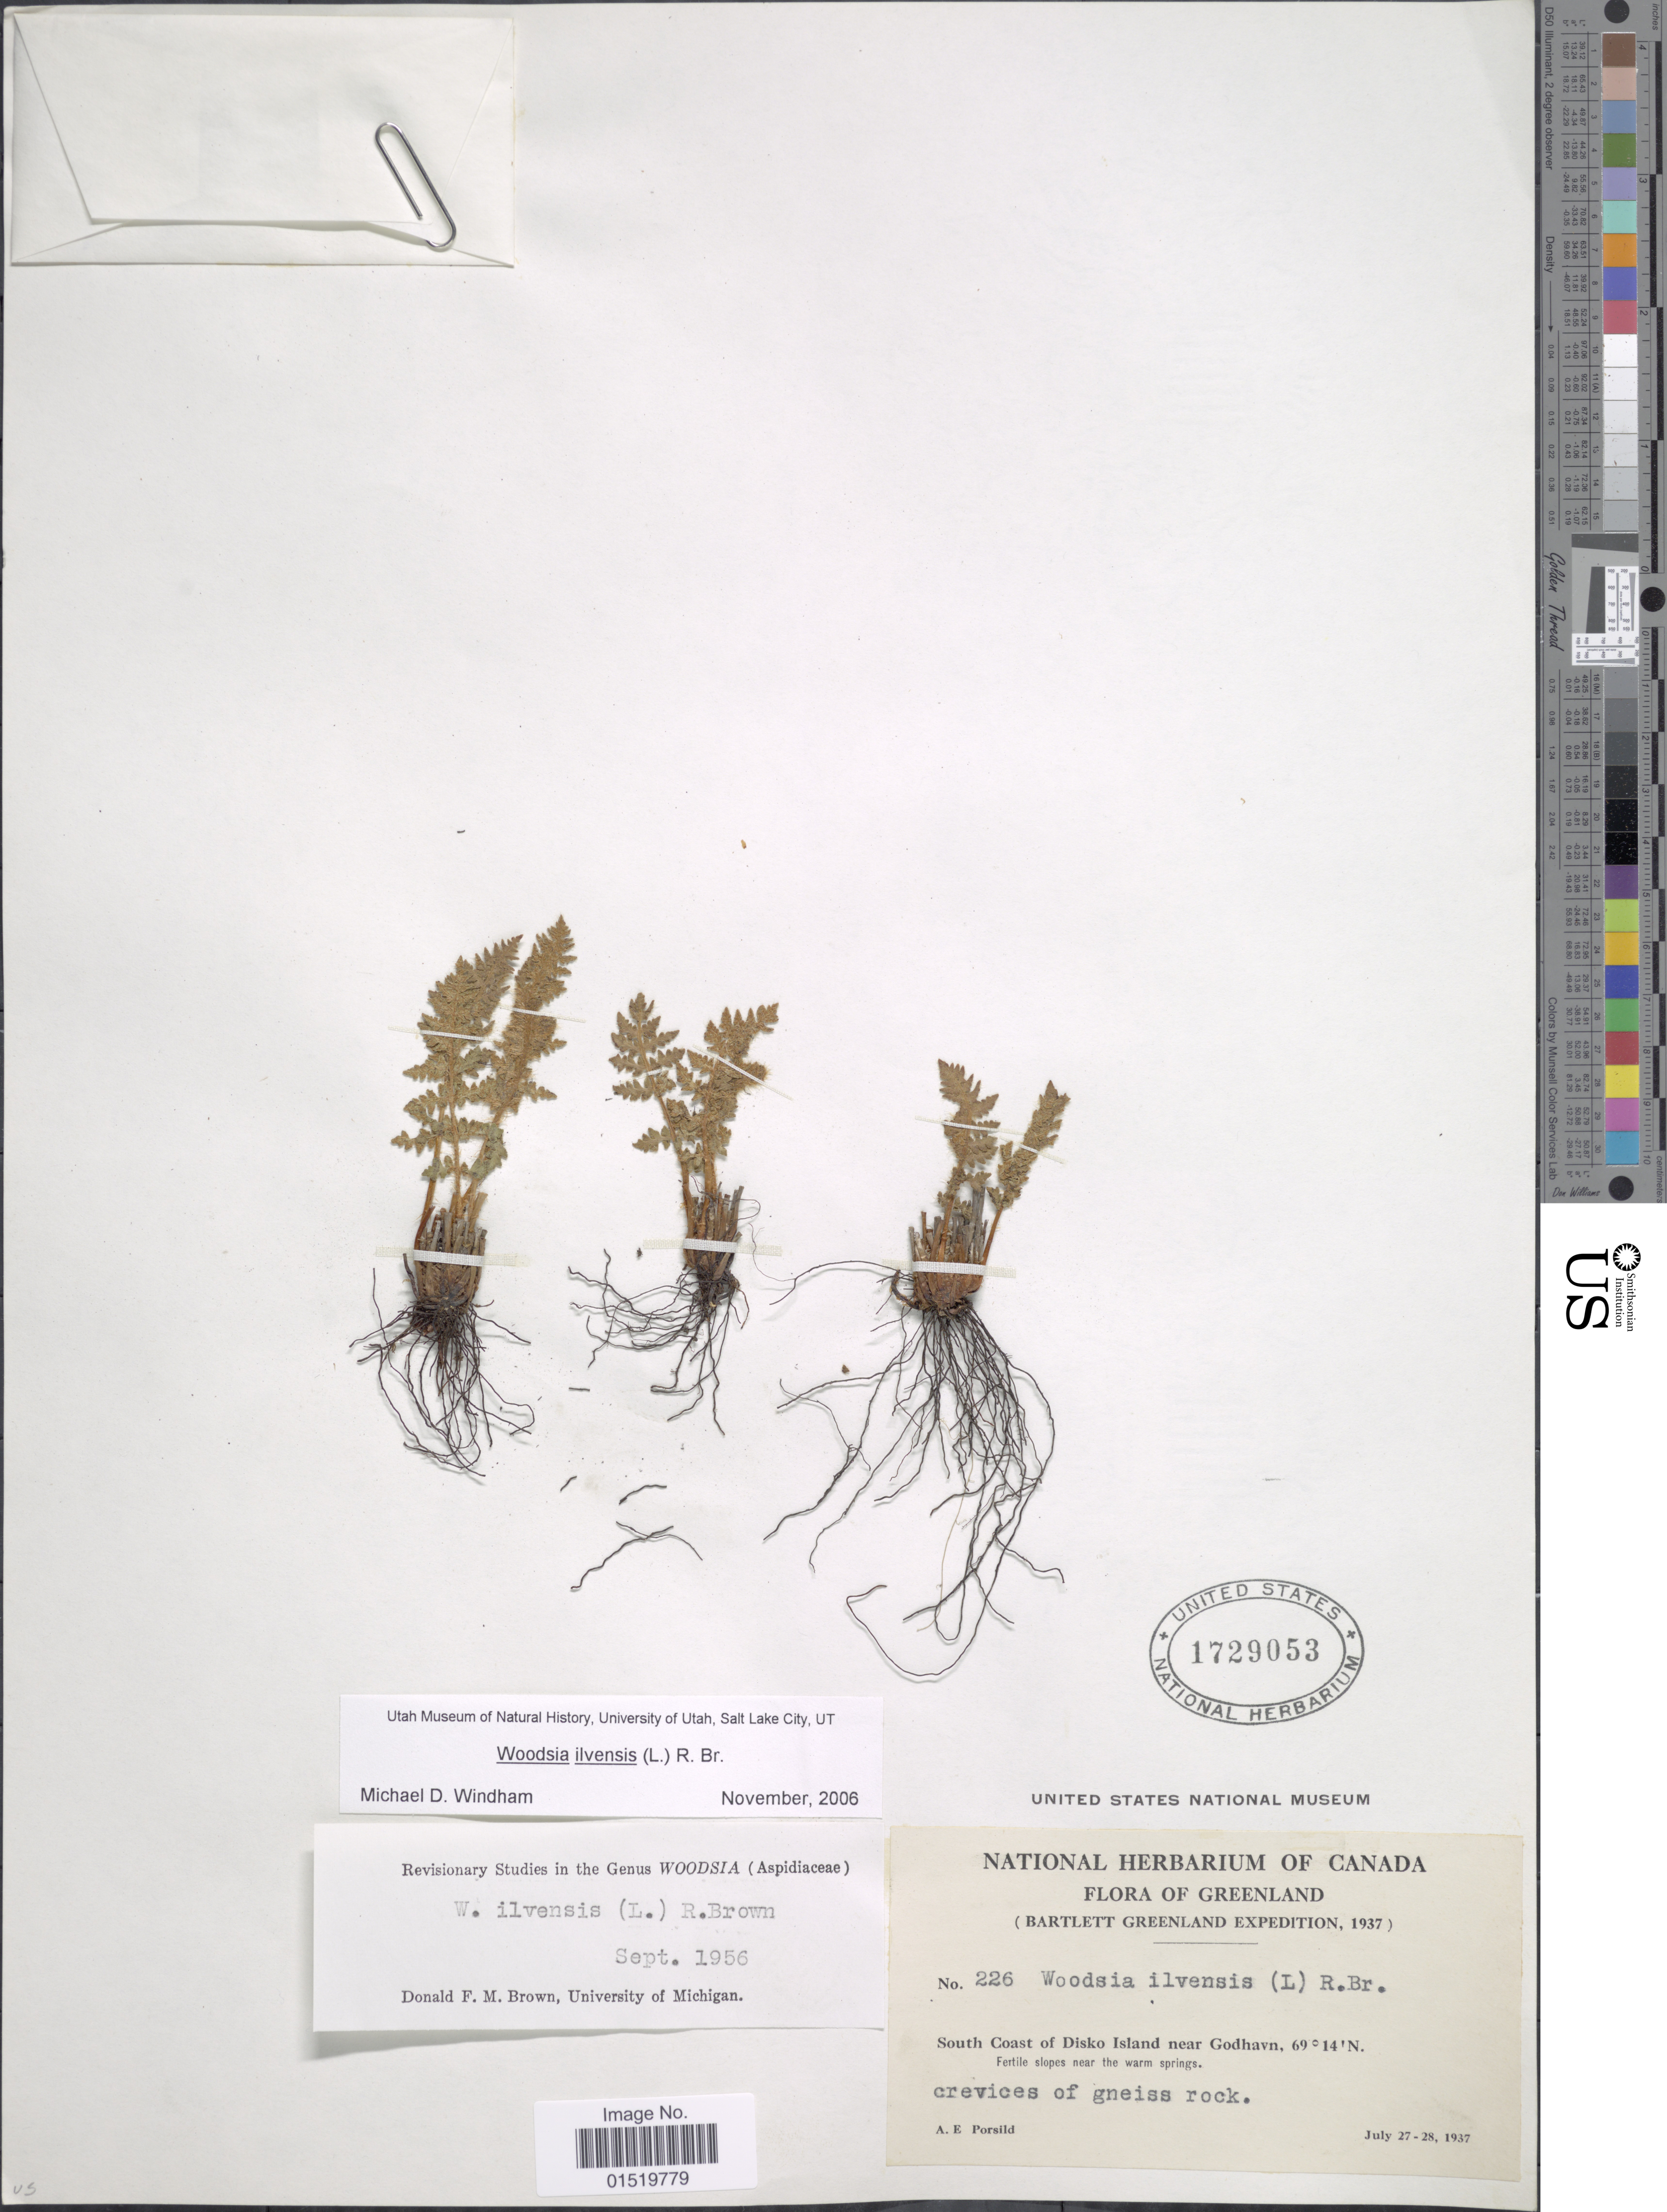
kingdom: Plantae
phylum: Tracheophyta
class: Polypodiopsida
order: Polypodiales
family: Woodsiaceae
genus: Woodsia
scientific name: Woodsia ilvensis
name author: (L.) R. Br.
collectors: A. E. Porsild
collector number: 226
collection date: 1937-07-27/1937-07-28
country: Greenland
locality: South Coast of Disko Islan near Godhavn, Fertile slope near the warm springs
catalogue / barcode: US 1729053